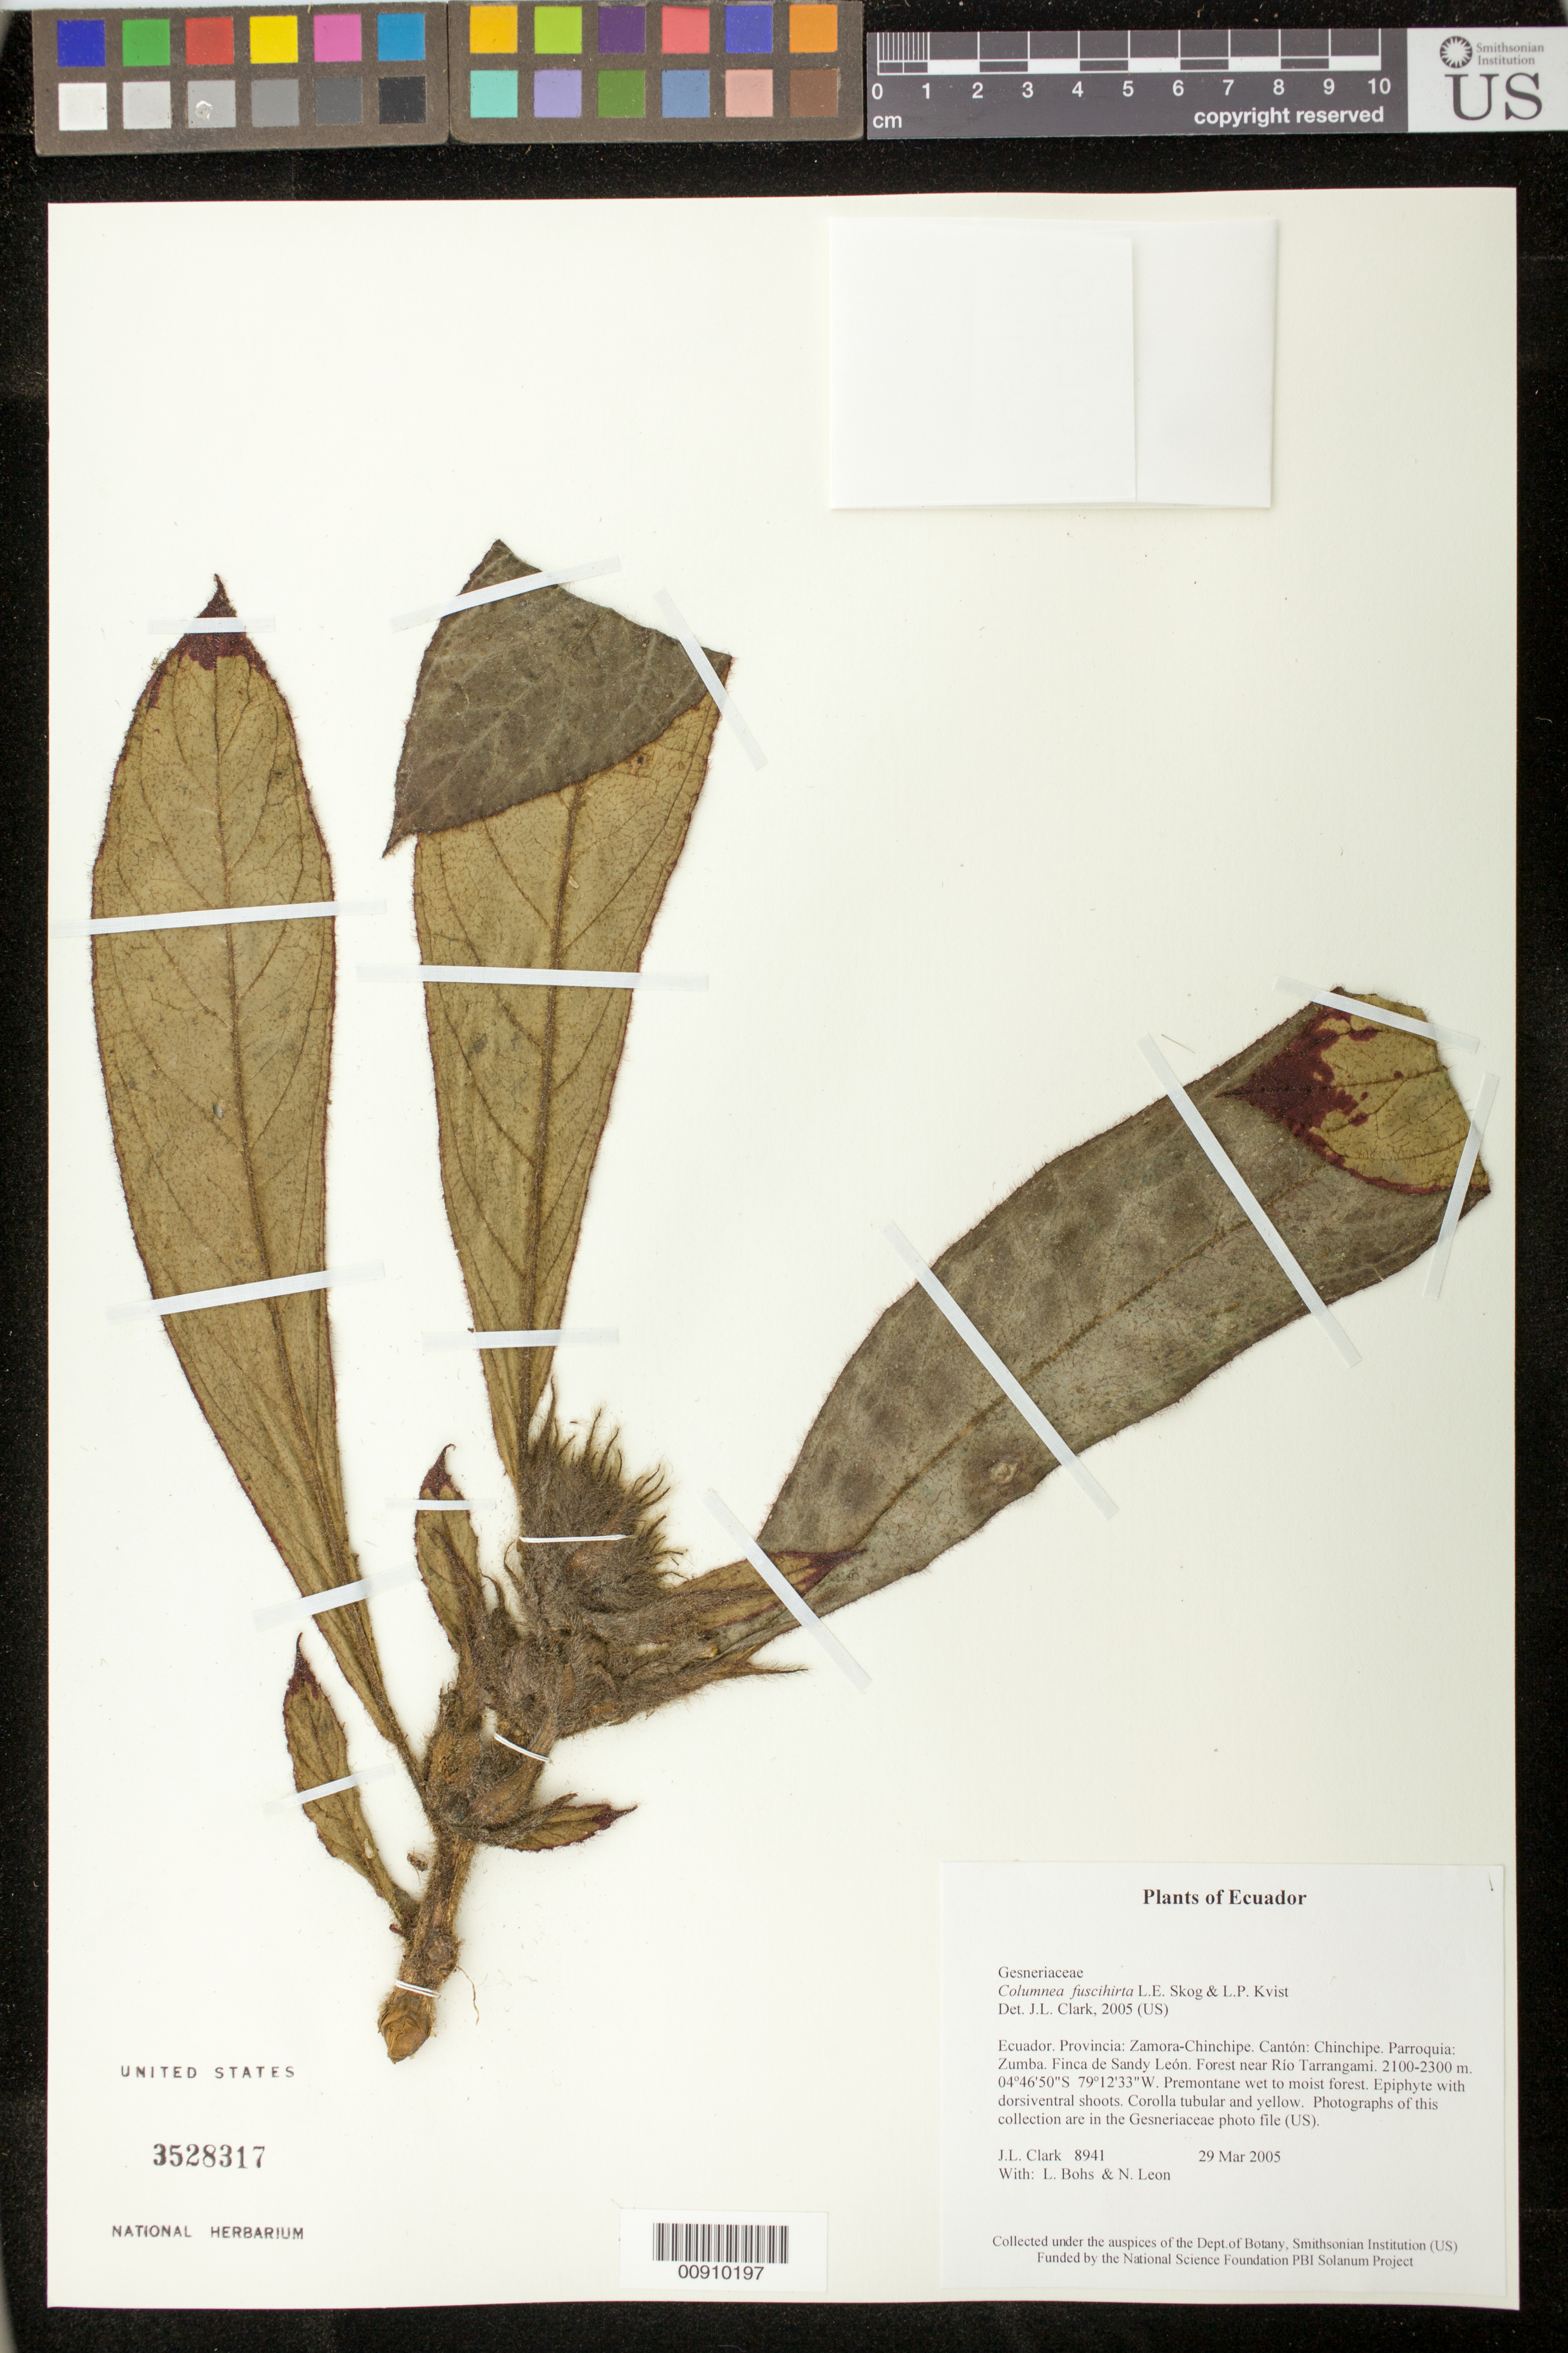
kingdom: Plantae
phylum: Tracheophyta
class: Magnoliopsida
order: Lamiales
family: Gesneriaceae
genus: Columnea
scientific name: Columnea fuscihirta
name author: L.P. Kvist & L.E. Skog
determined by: Clark, J. L., (SEL), The Marie Selby Botanical Garden (UNITED STATES)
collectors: J. L. Clark, L. A. Bohs & N. Leon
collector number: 8941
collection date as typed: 29 Mar 2005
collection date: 2005-03-29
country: Ecuador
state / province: Zamora-Chinchipe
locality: Chinchipe. Parroquia: Zumba. Finca de Sandy León. Forest near Río Tarrangami.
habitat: Premontane wet to moist forest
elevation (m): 2100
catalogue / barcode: US 3528317